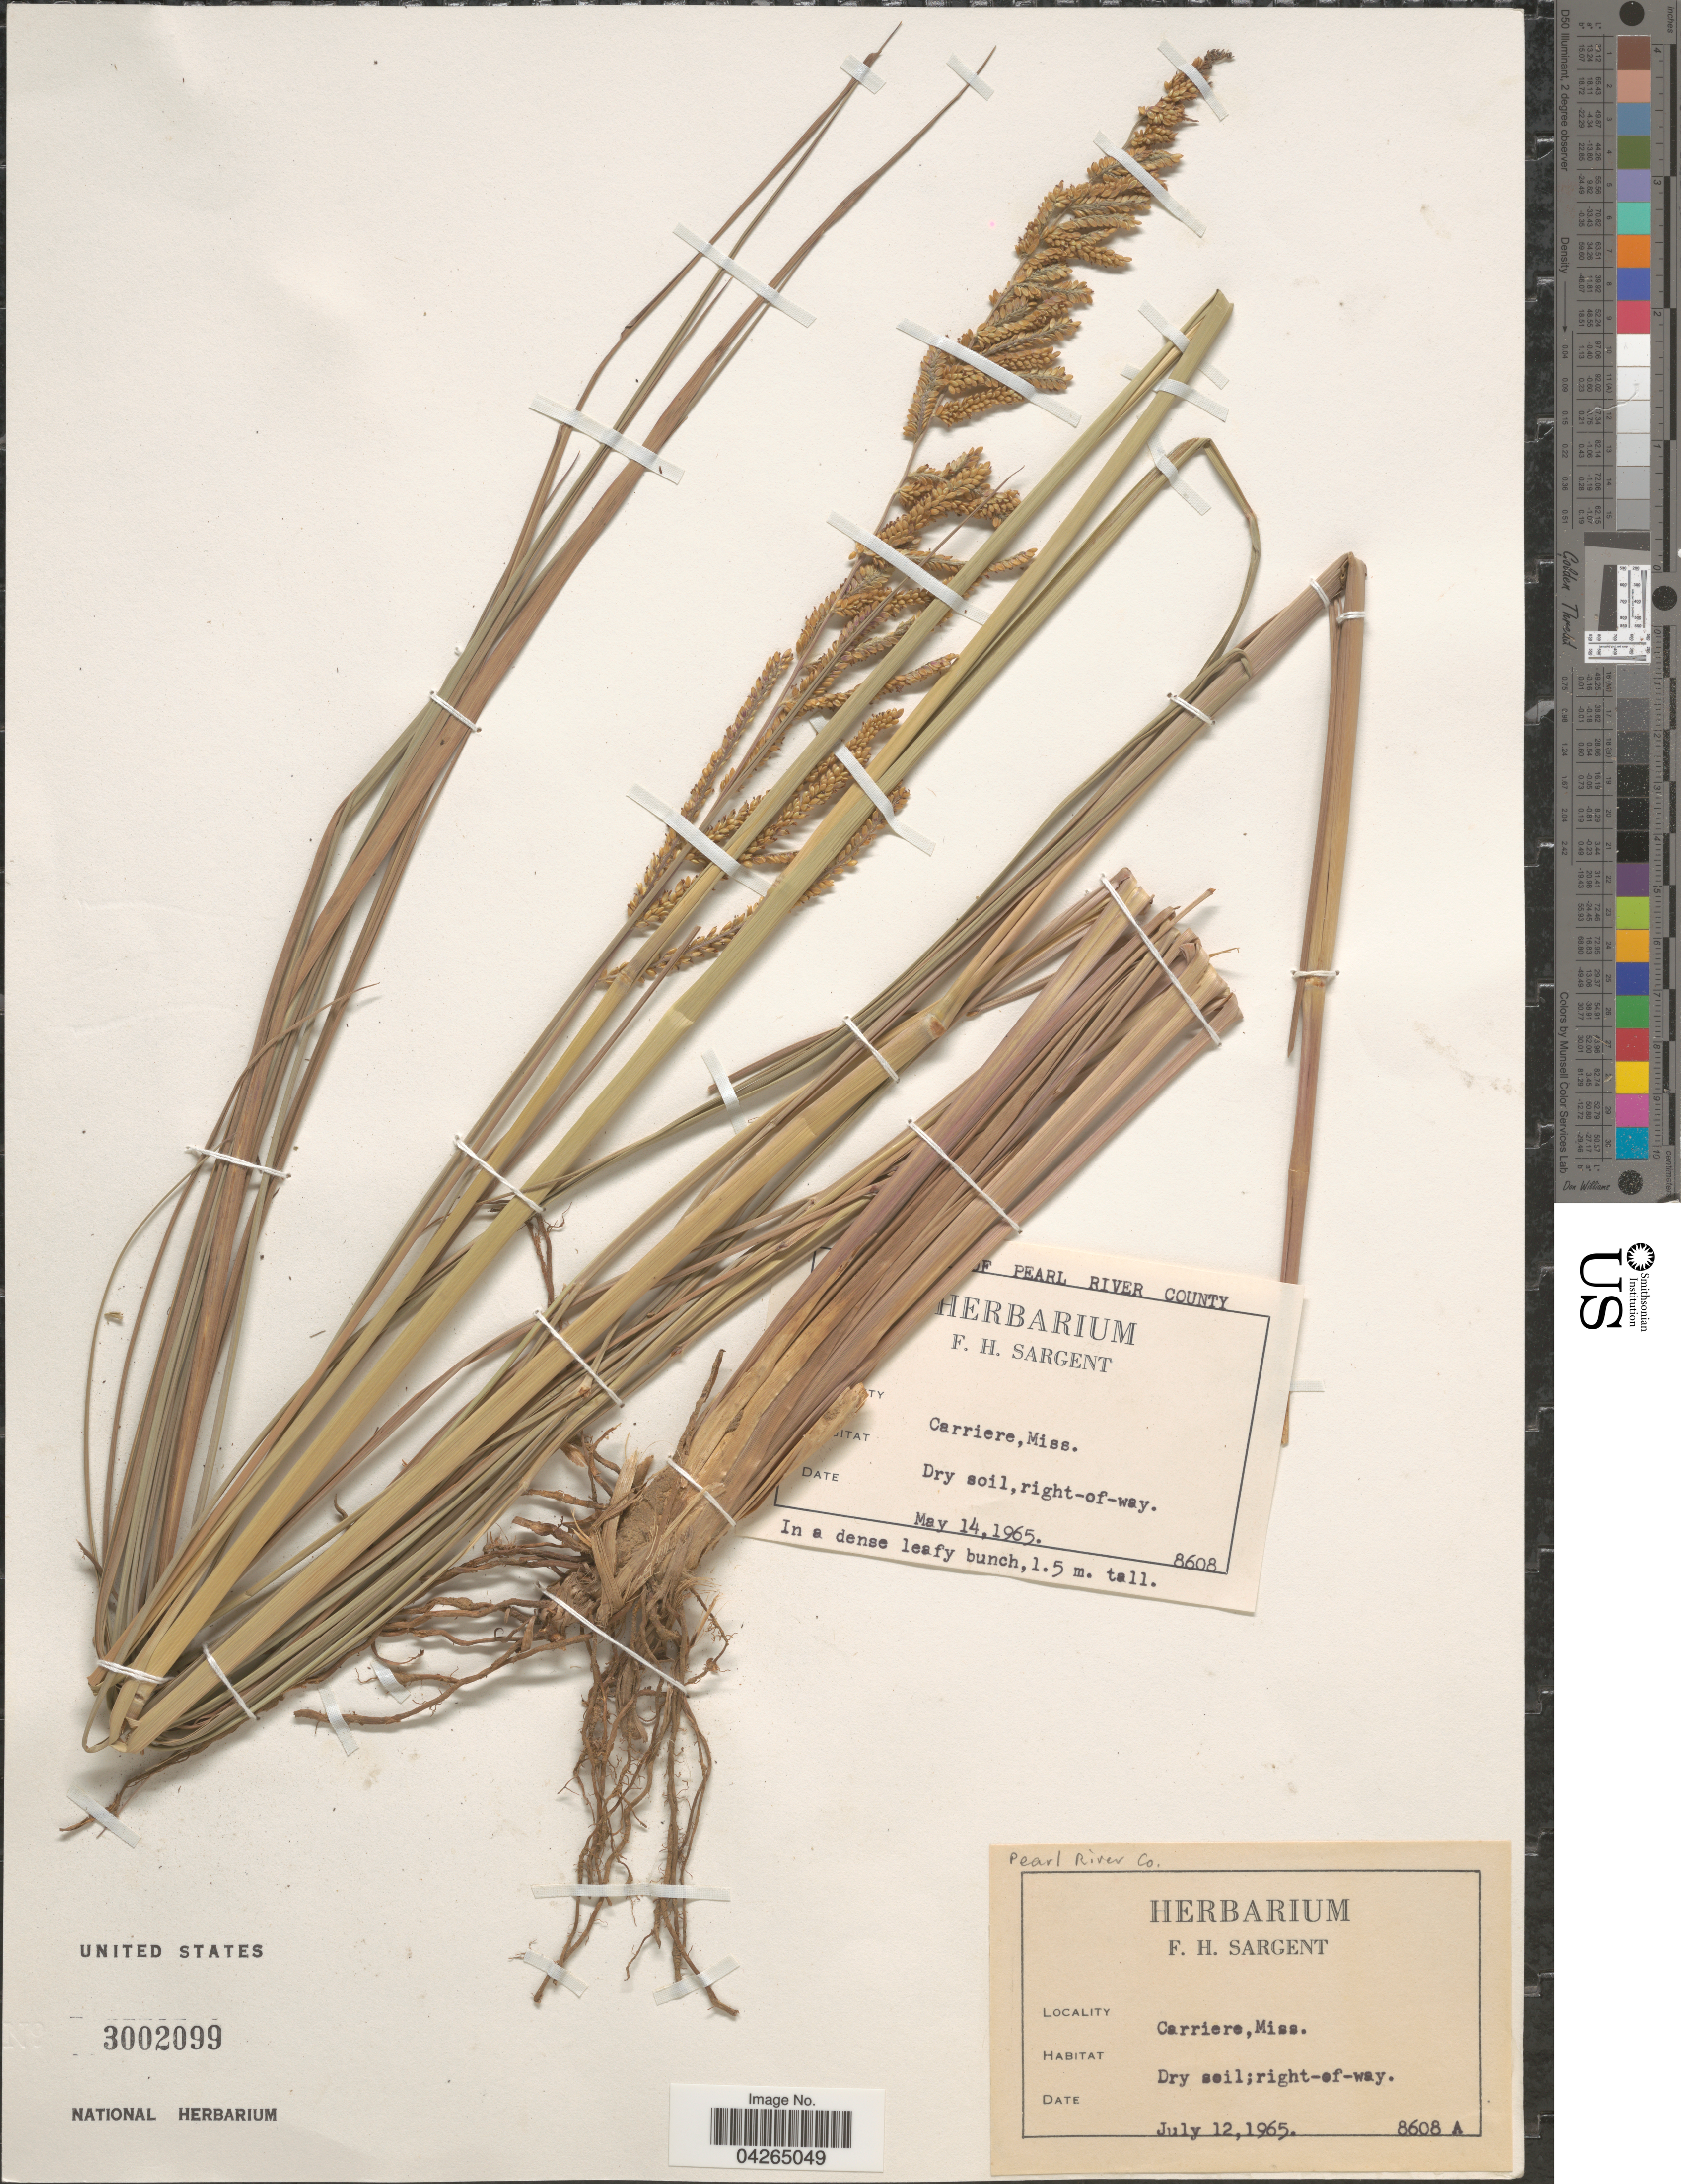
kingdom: Plantae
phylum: Tracheophyta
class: Liliopsida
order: Poales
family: Poaceae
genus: Paspalum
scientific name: Paspalum sp.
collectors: Ex herb. F. H. Sargent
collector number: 8608A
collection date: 1965-07-12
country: United States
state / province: Mississippi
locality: Pearl River Co. Carriere.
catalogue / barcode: US 3002099-2